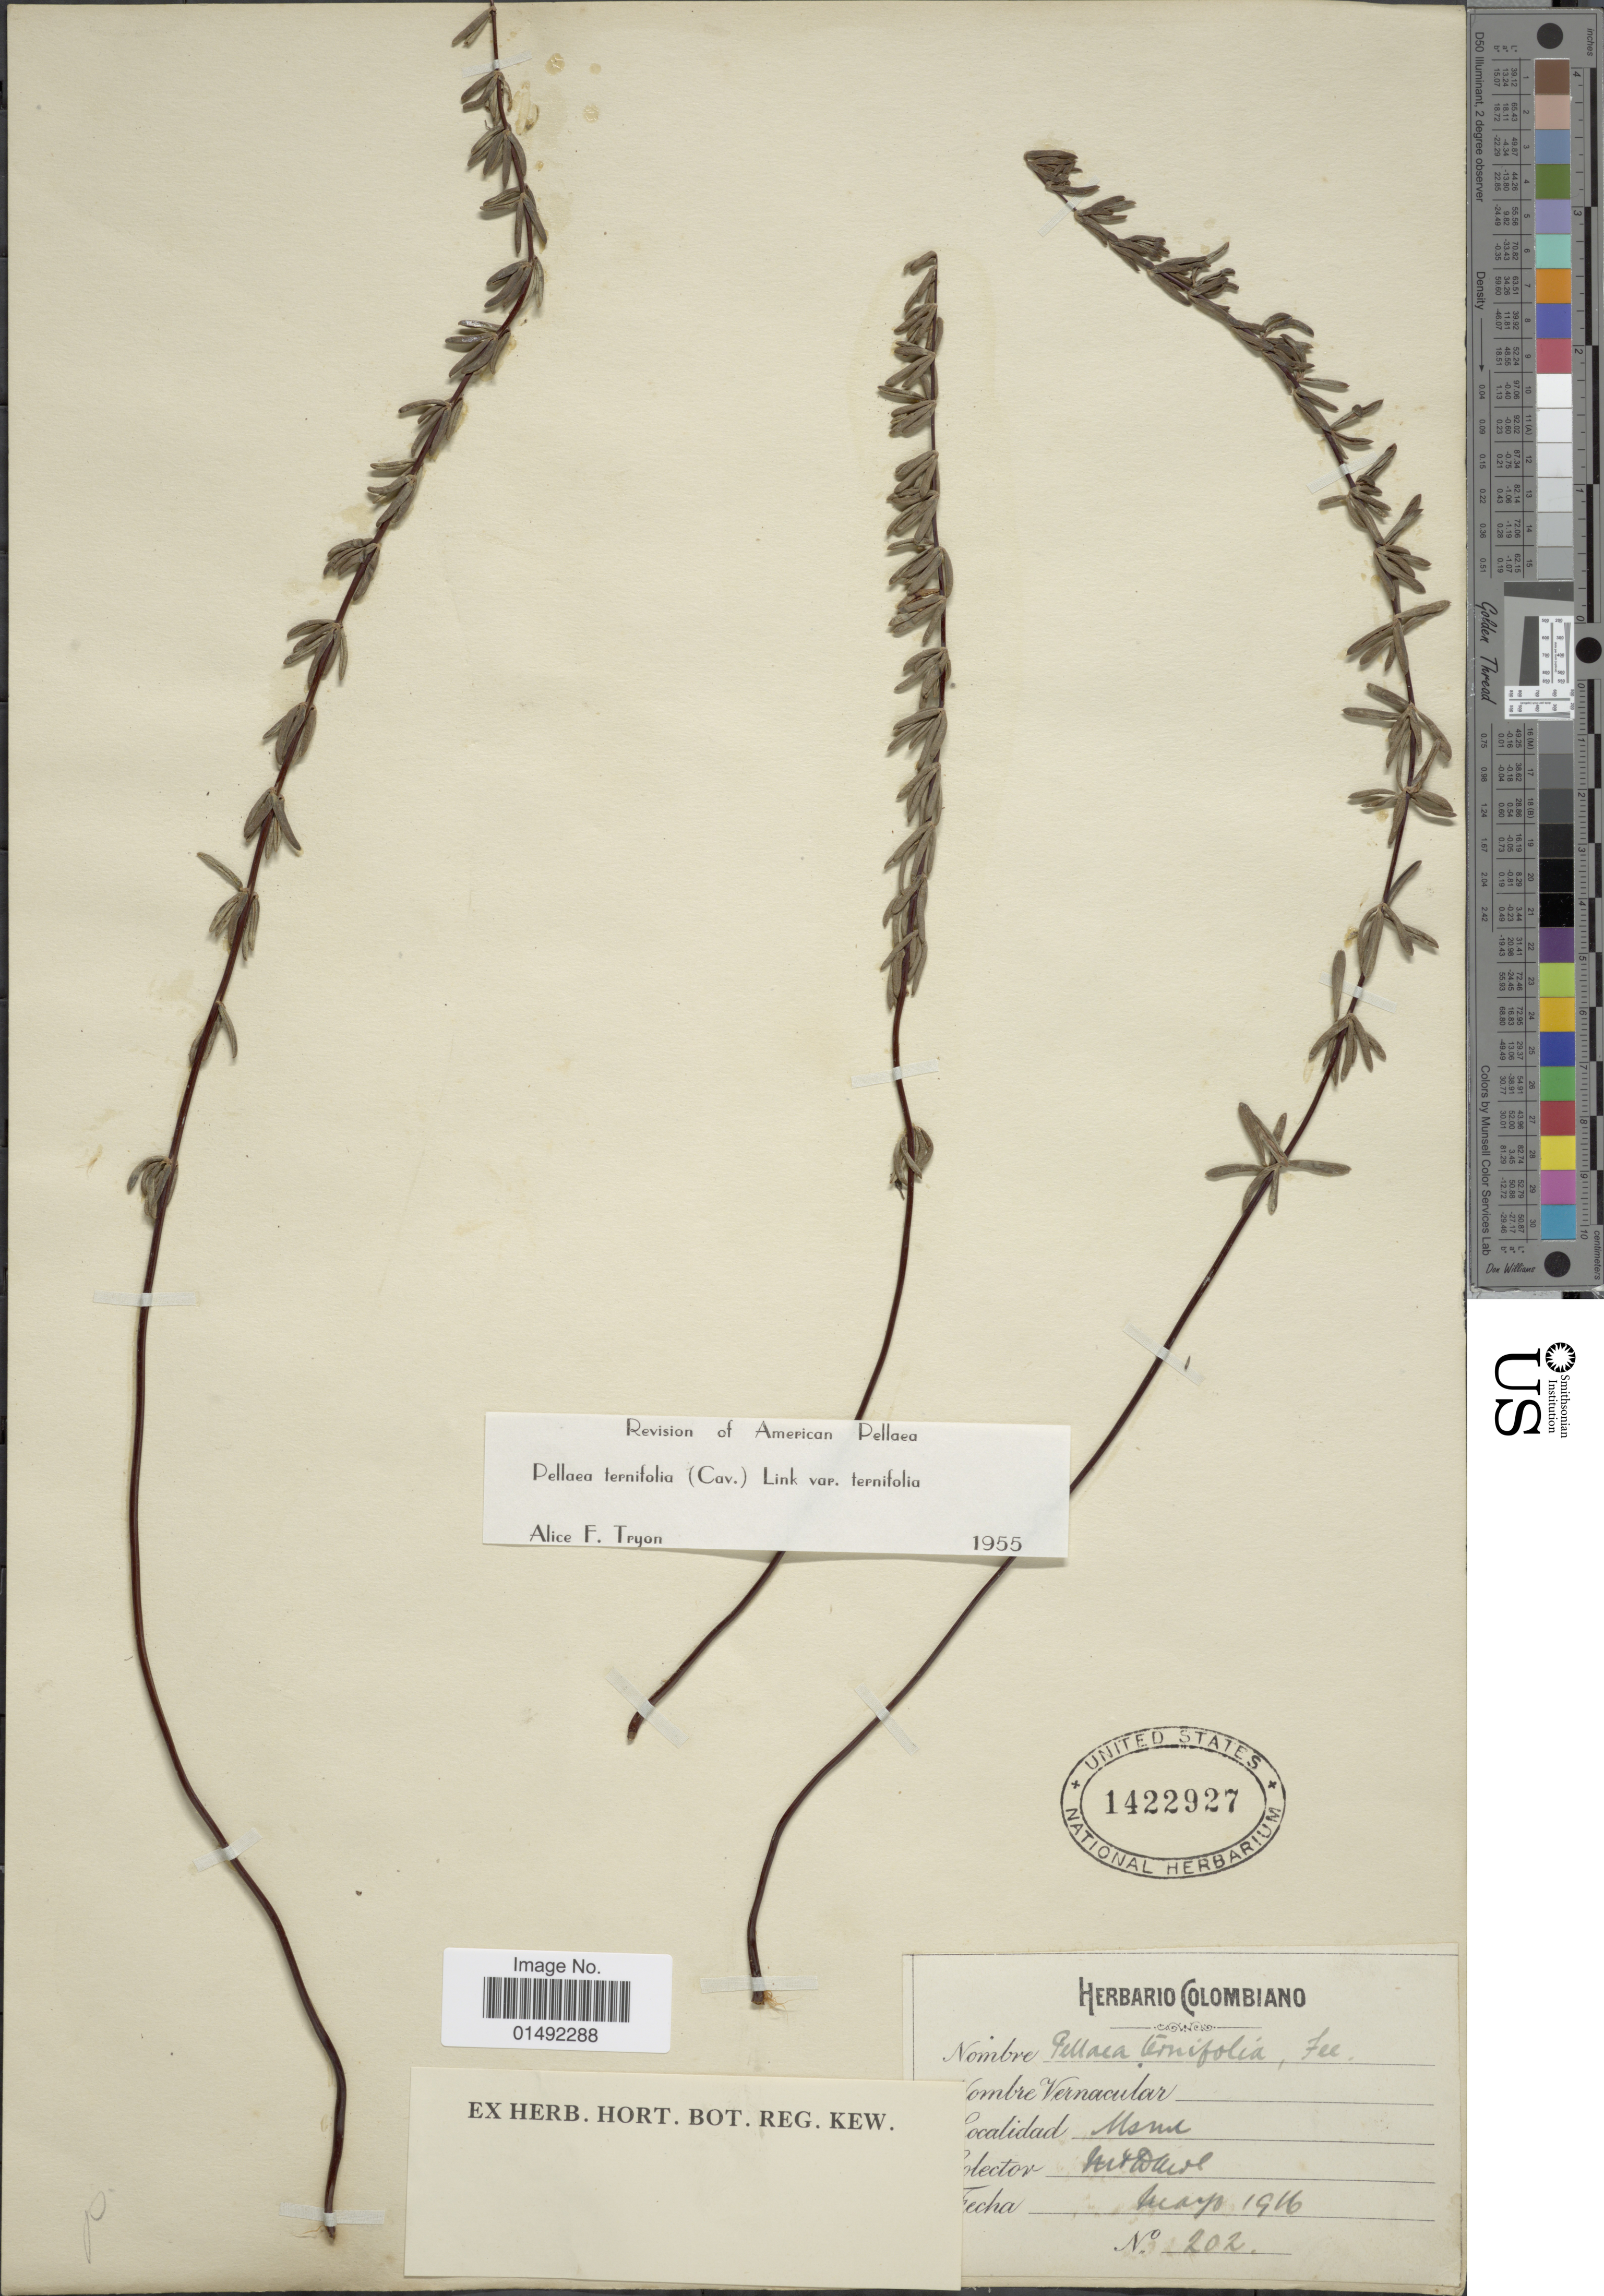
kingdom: Plantae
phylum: Tracheophyta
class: Polypodiopsida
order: Polypodiales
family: Pteridaceae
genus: Pellaea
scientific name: Pellaea ternifolia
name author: (Cav.) Link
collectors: M. T. Dawe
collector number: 202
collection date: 1916-05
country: Colombia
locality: Usme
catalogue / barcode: US 1422927